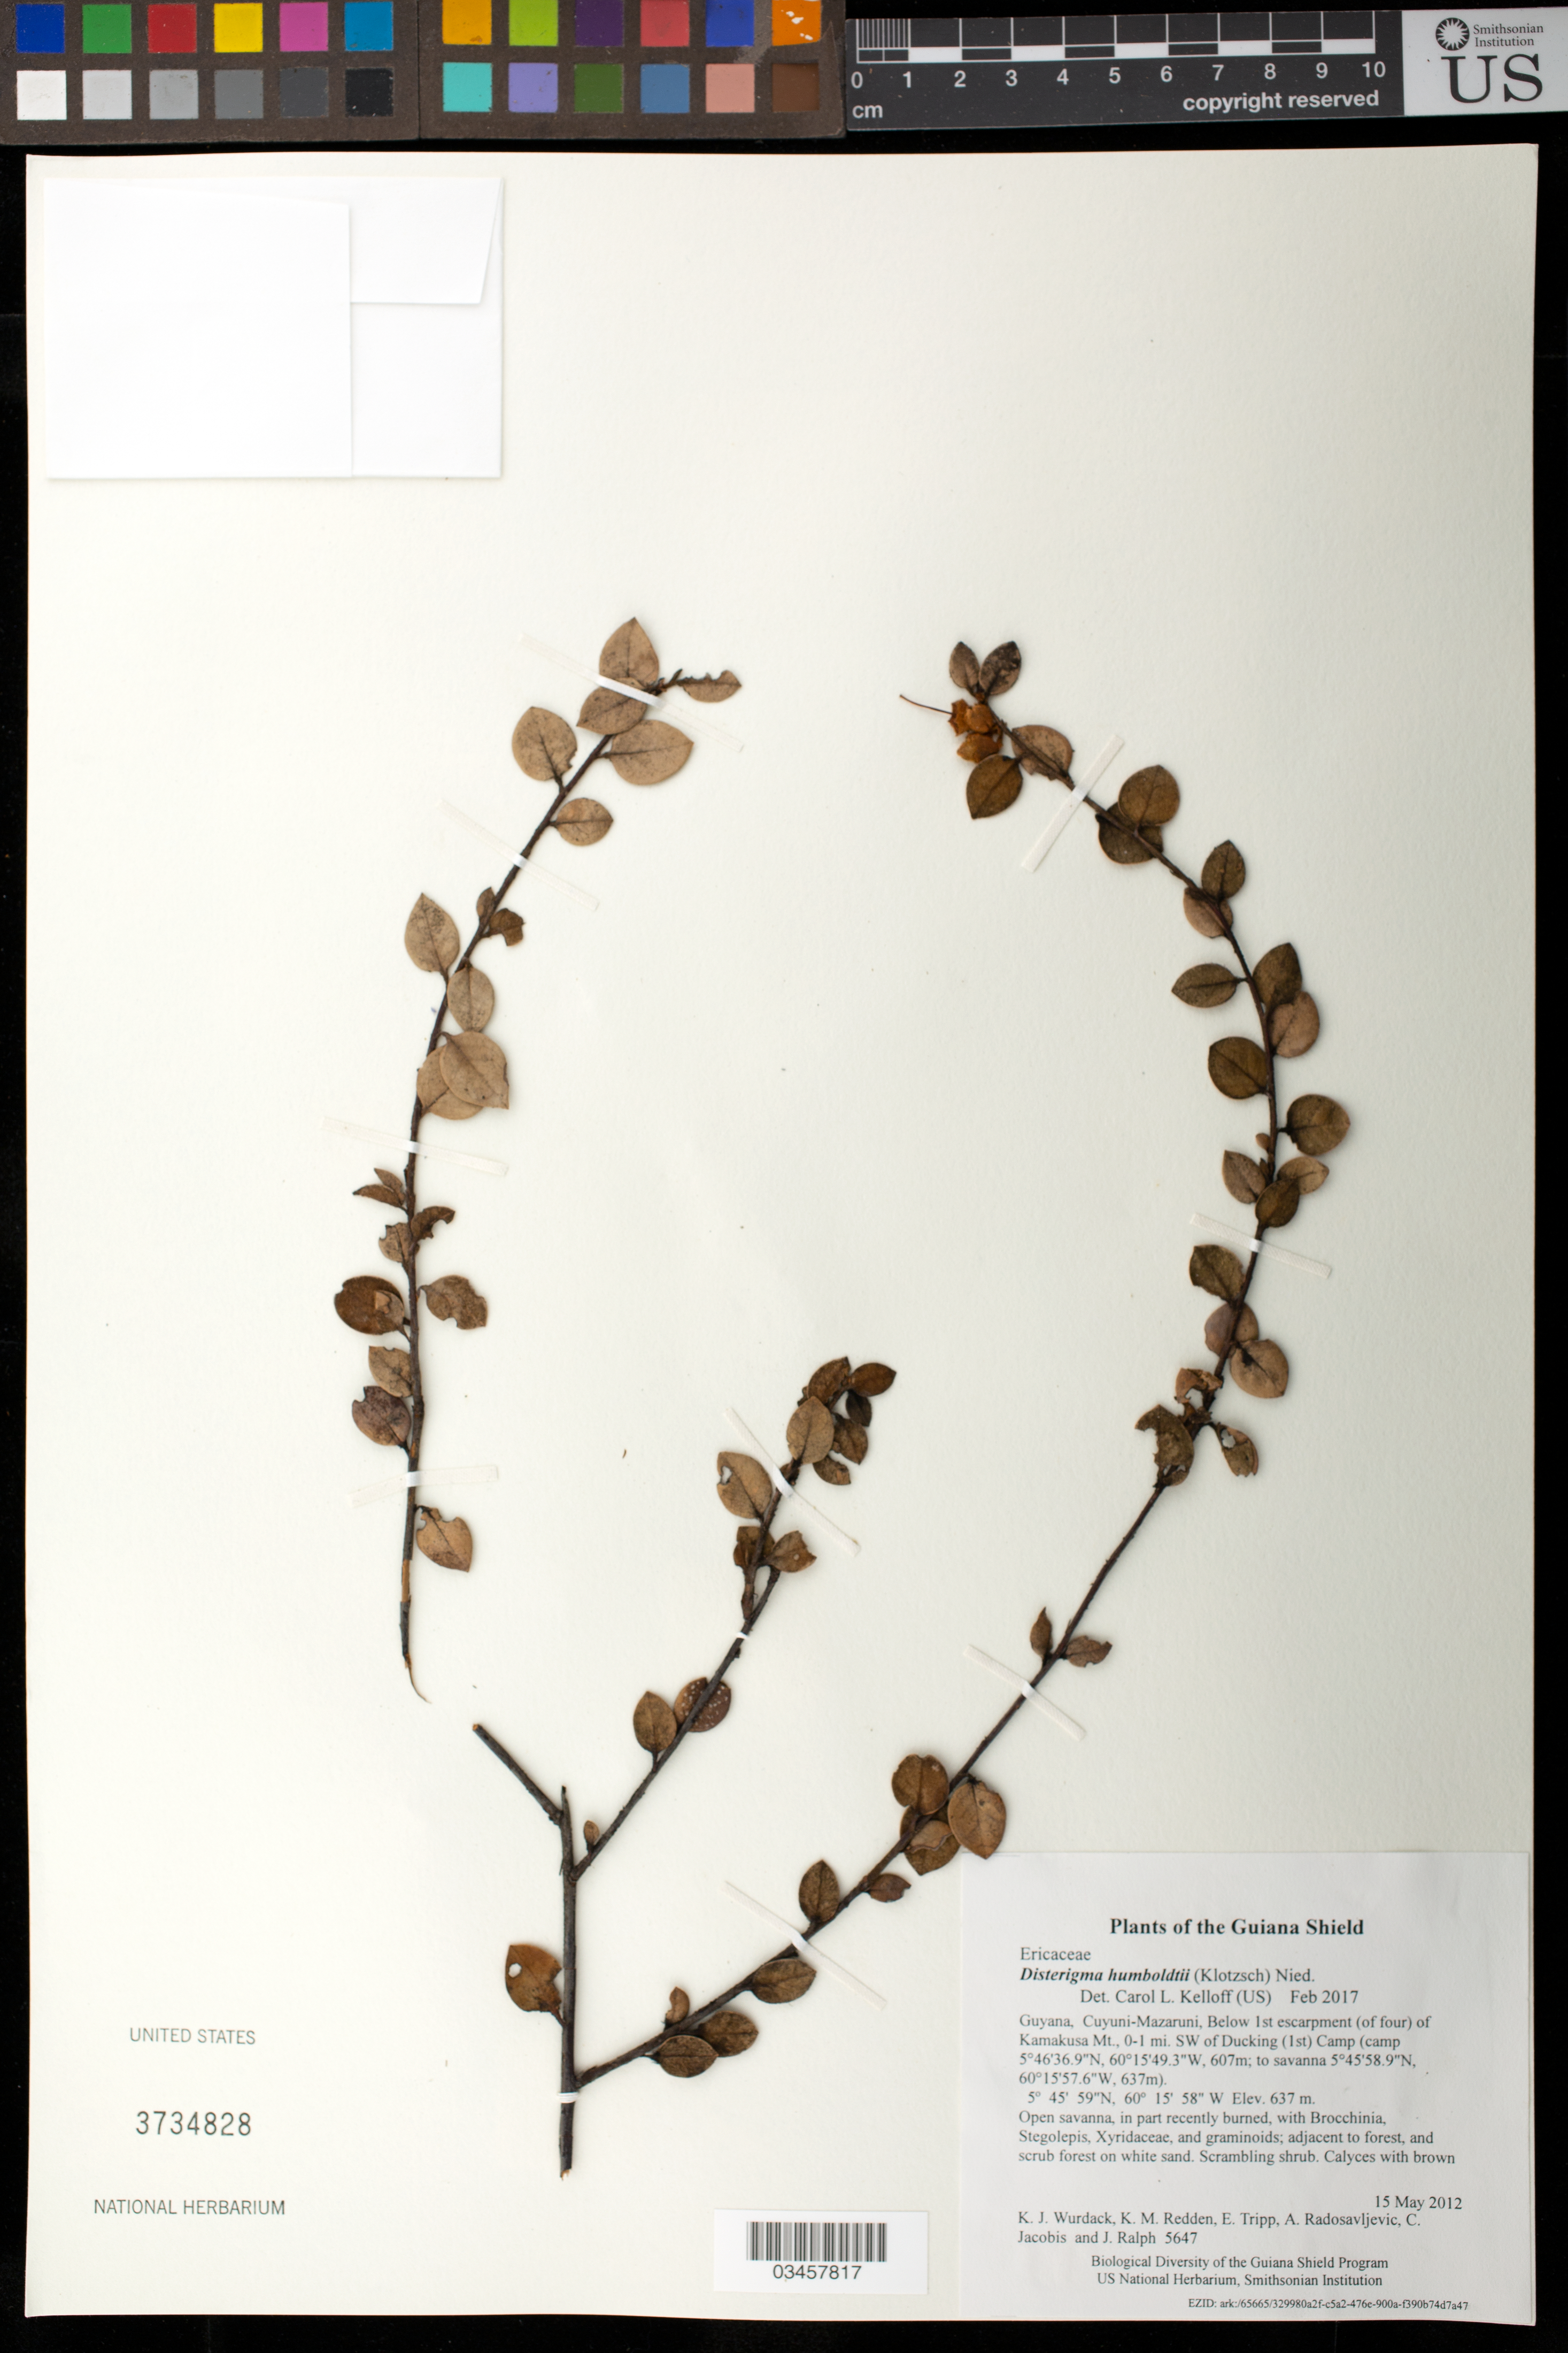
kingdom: Plantae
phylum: Tracheophyta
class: Magnoliopsida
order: Ericales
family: Ericaceae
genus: Disterigma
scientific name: Disterigma humboldtii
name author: (Klotzsch) Nied.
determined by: Kelloff, Carol L., (US), Smithsonian Institution - National Museum of Natural History (UNITED STATES)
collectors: K. Wurdack, K. M. Redden, E. Tripp, A. Radosavljevic, C. Jacobis & J. Ralph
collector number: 5647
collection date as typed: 15 May 2012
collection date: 2012-05-15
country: Guyana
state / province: Cuyuni-Mazaruni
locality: Below 1st escarpment (of four) of Kamakusa Mt., 0-1 mi. SW of Ducking (1st) Camp (camp 5°46'36.9"N, 60°15'49.3"W, 607m; to savanna 5°45'58.9"N, 60°15'57.6"W, 637m)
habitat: Open savanna, in part recently burned, with Brocchinia, Stegolepis, Xyridaceae, and graminoids; adjacent to forest, and scrub forest on white sand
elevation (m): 637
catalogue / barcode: US 3734828